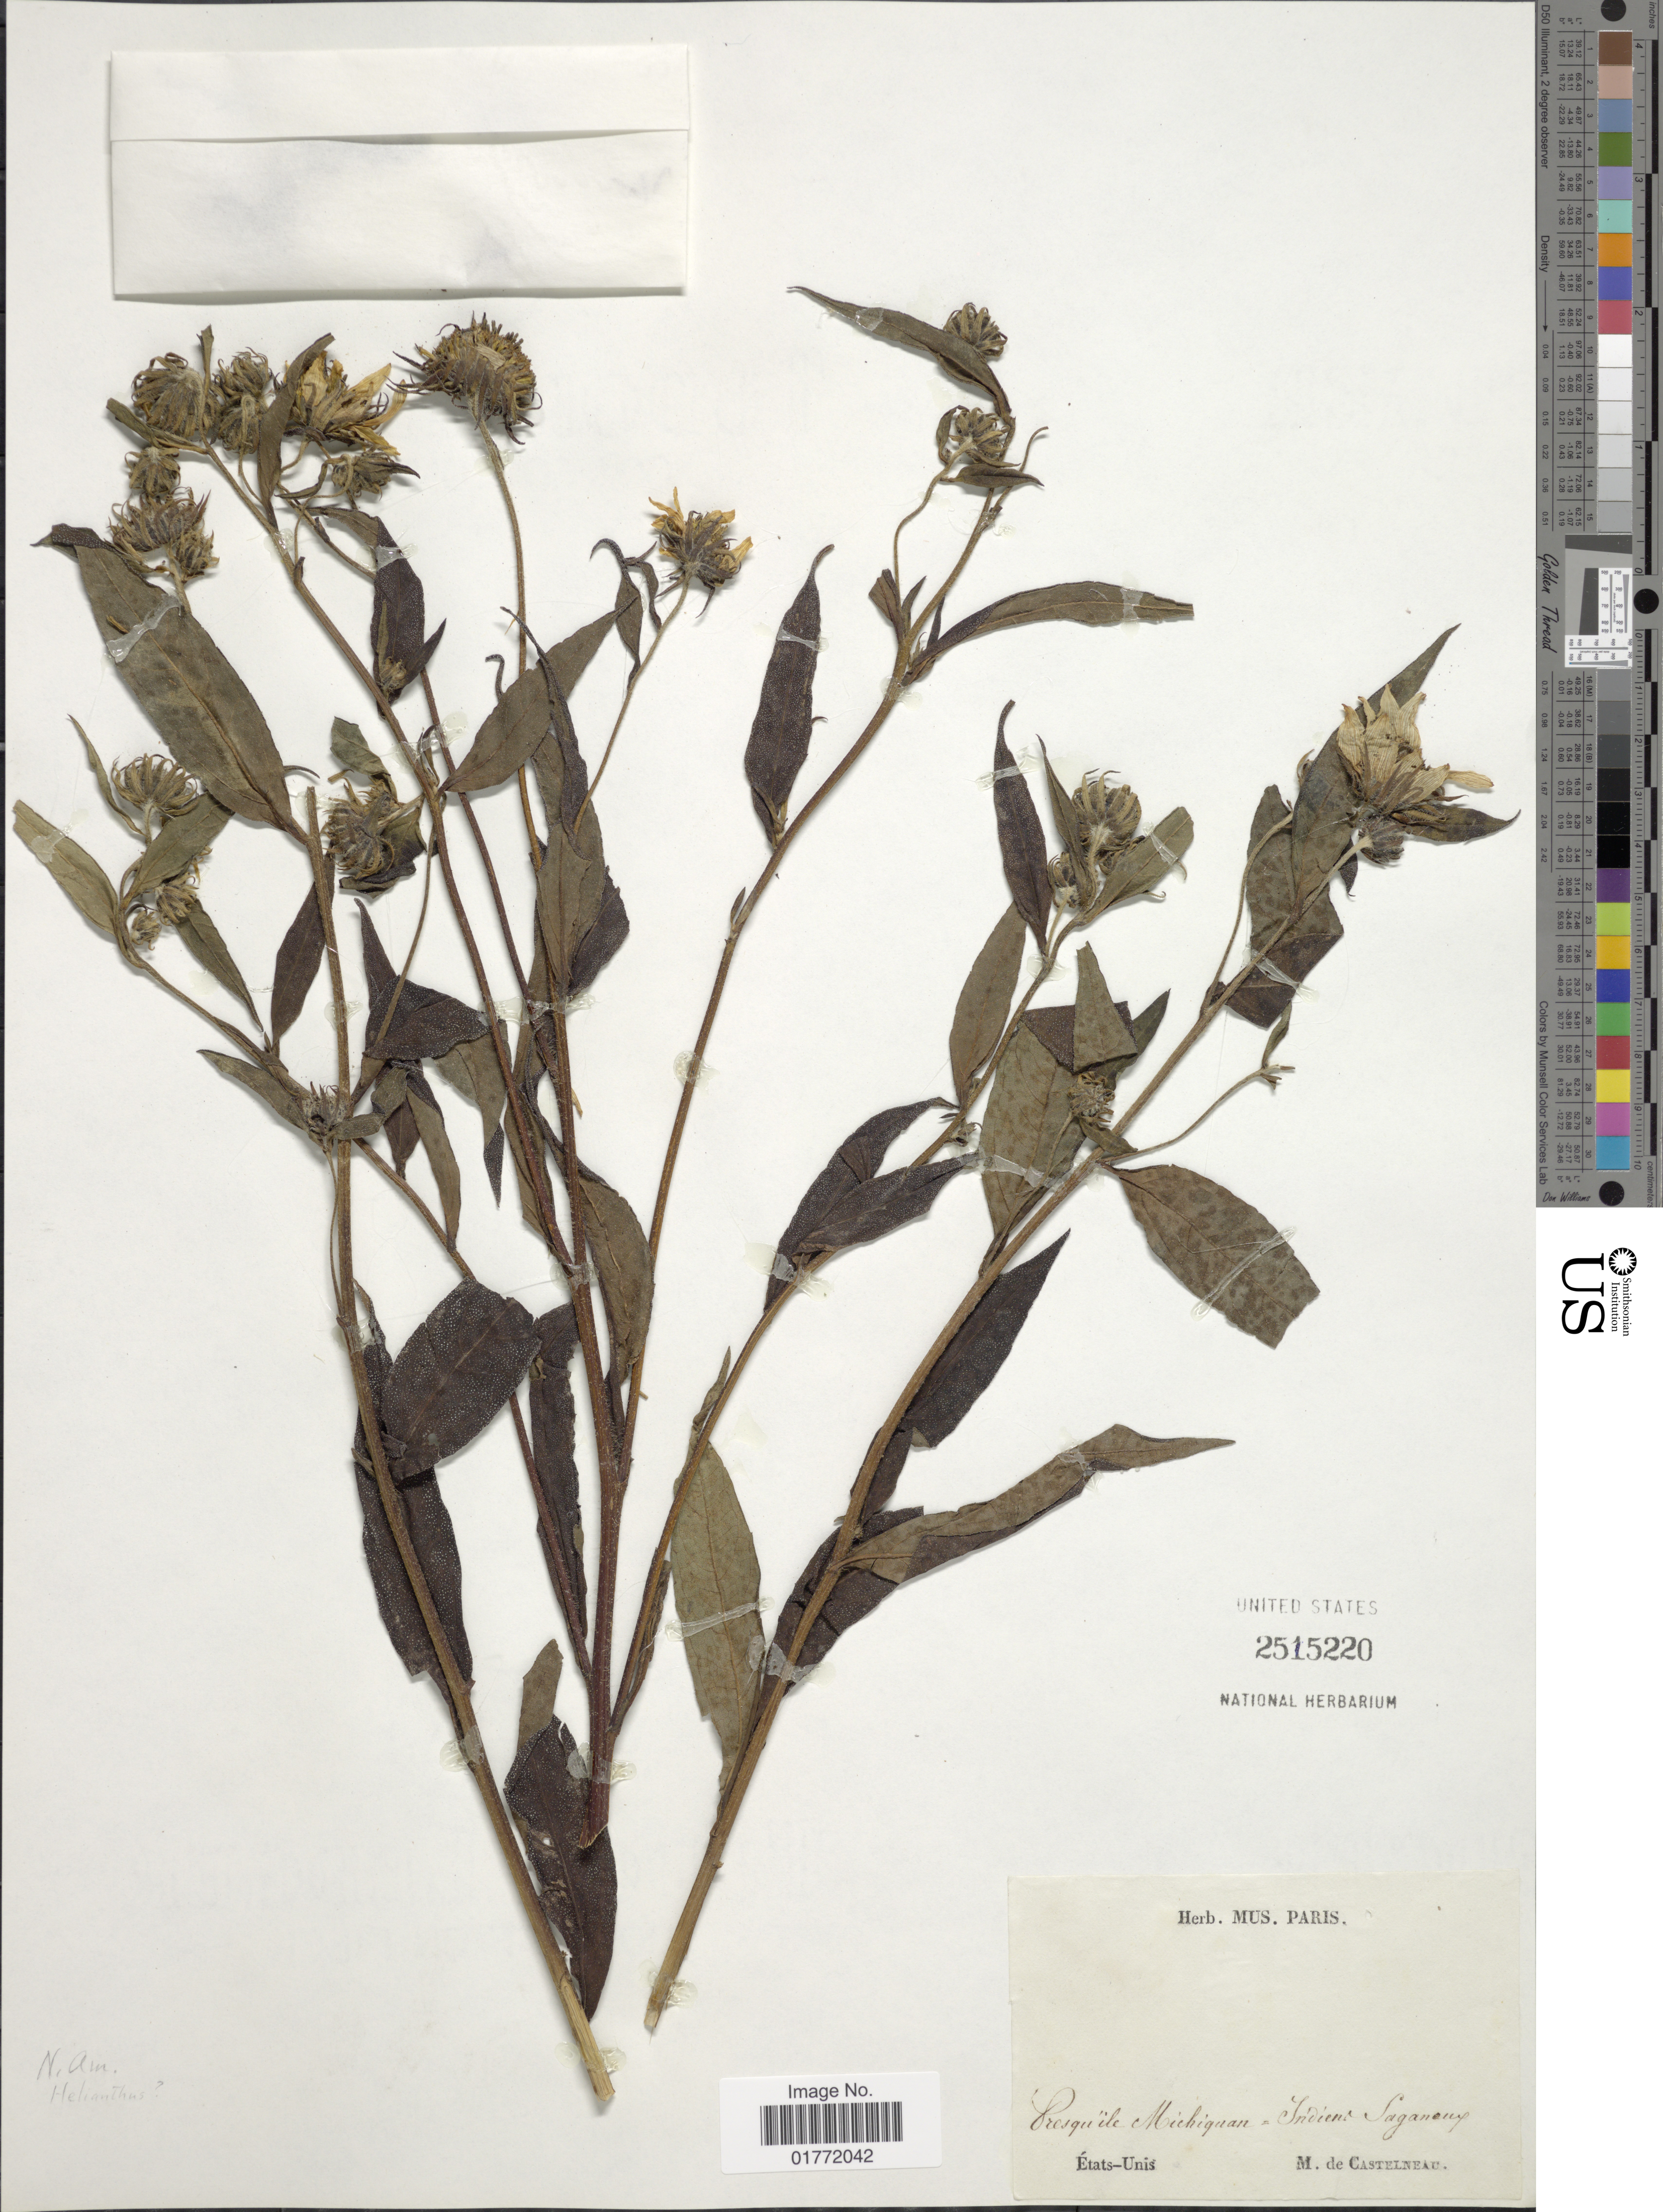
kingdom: Plantae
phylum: Tracheophyta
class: Magnoliopsida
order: Asterales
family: Asteraceae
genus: Helianthus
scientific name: Helianthus sp.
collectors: F. L. Castelnau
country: United States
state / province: Michigan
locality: Presqu'ile Michiguan - Indiens Saganoux, Etats-Unis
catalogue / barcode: US 2515220